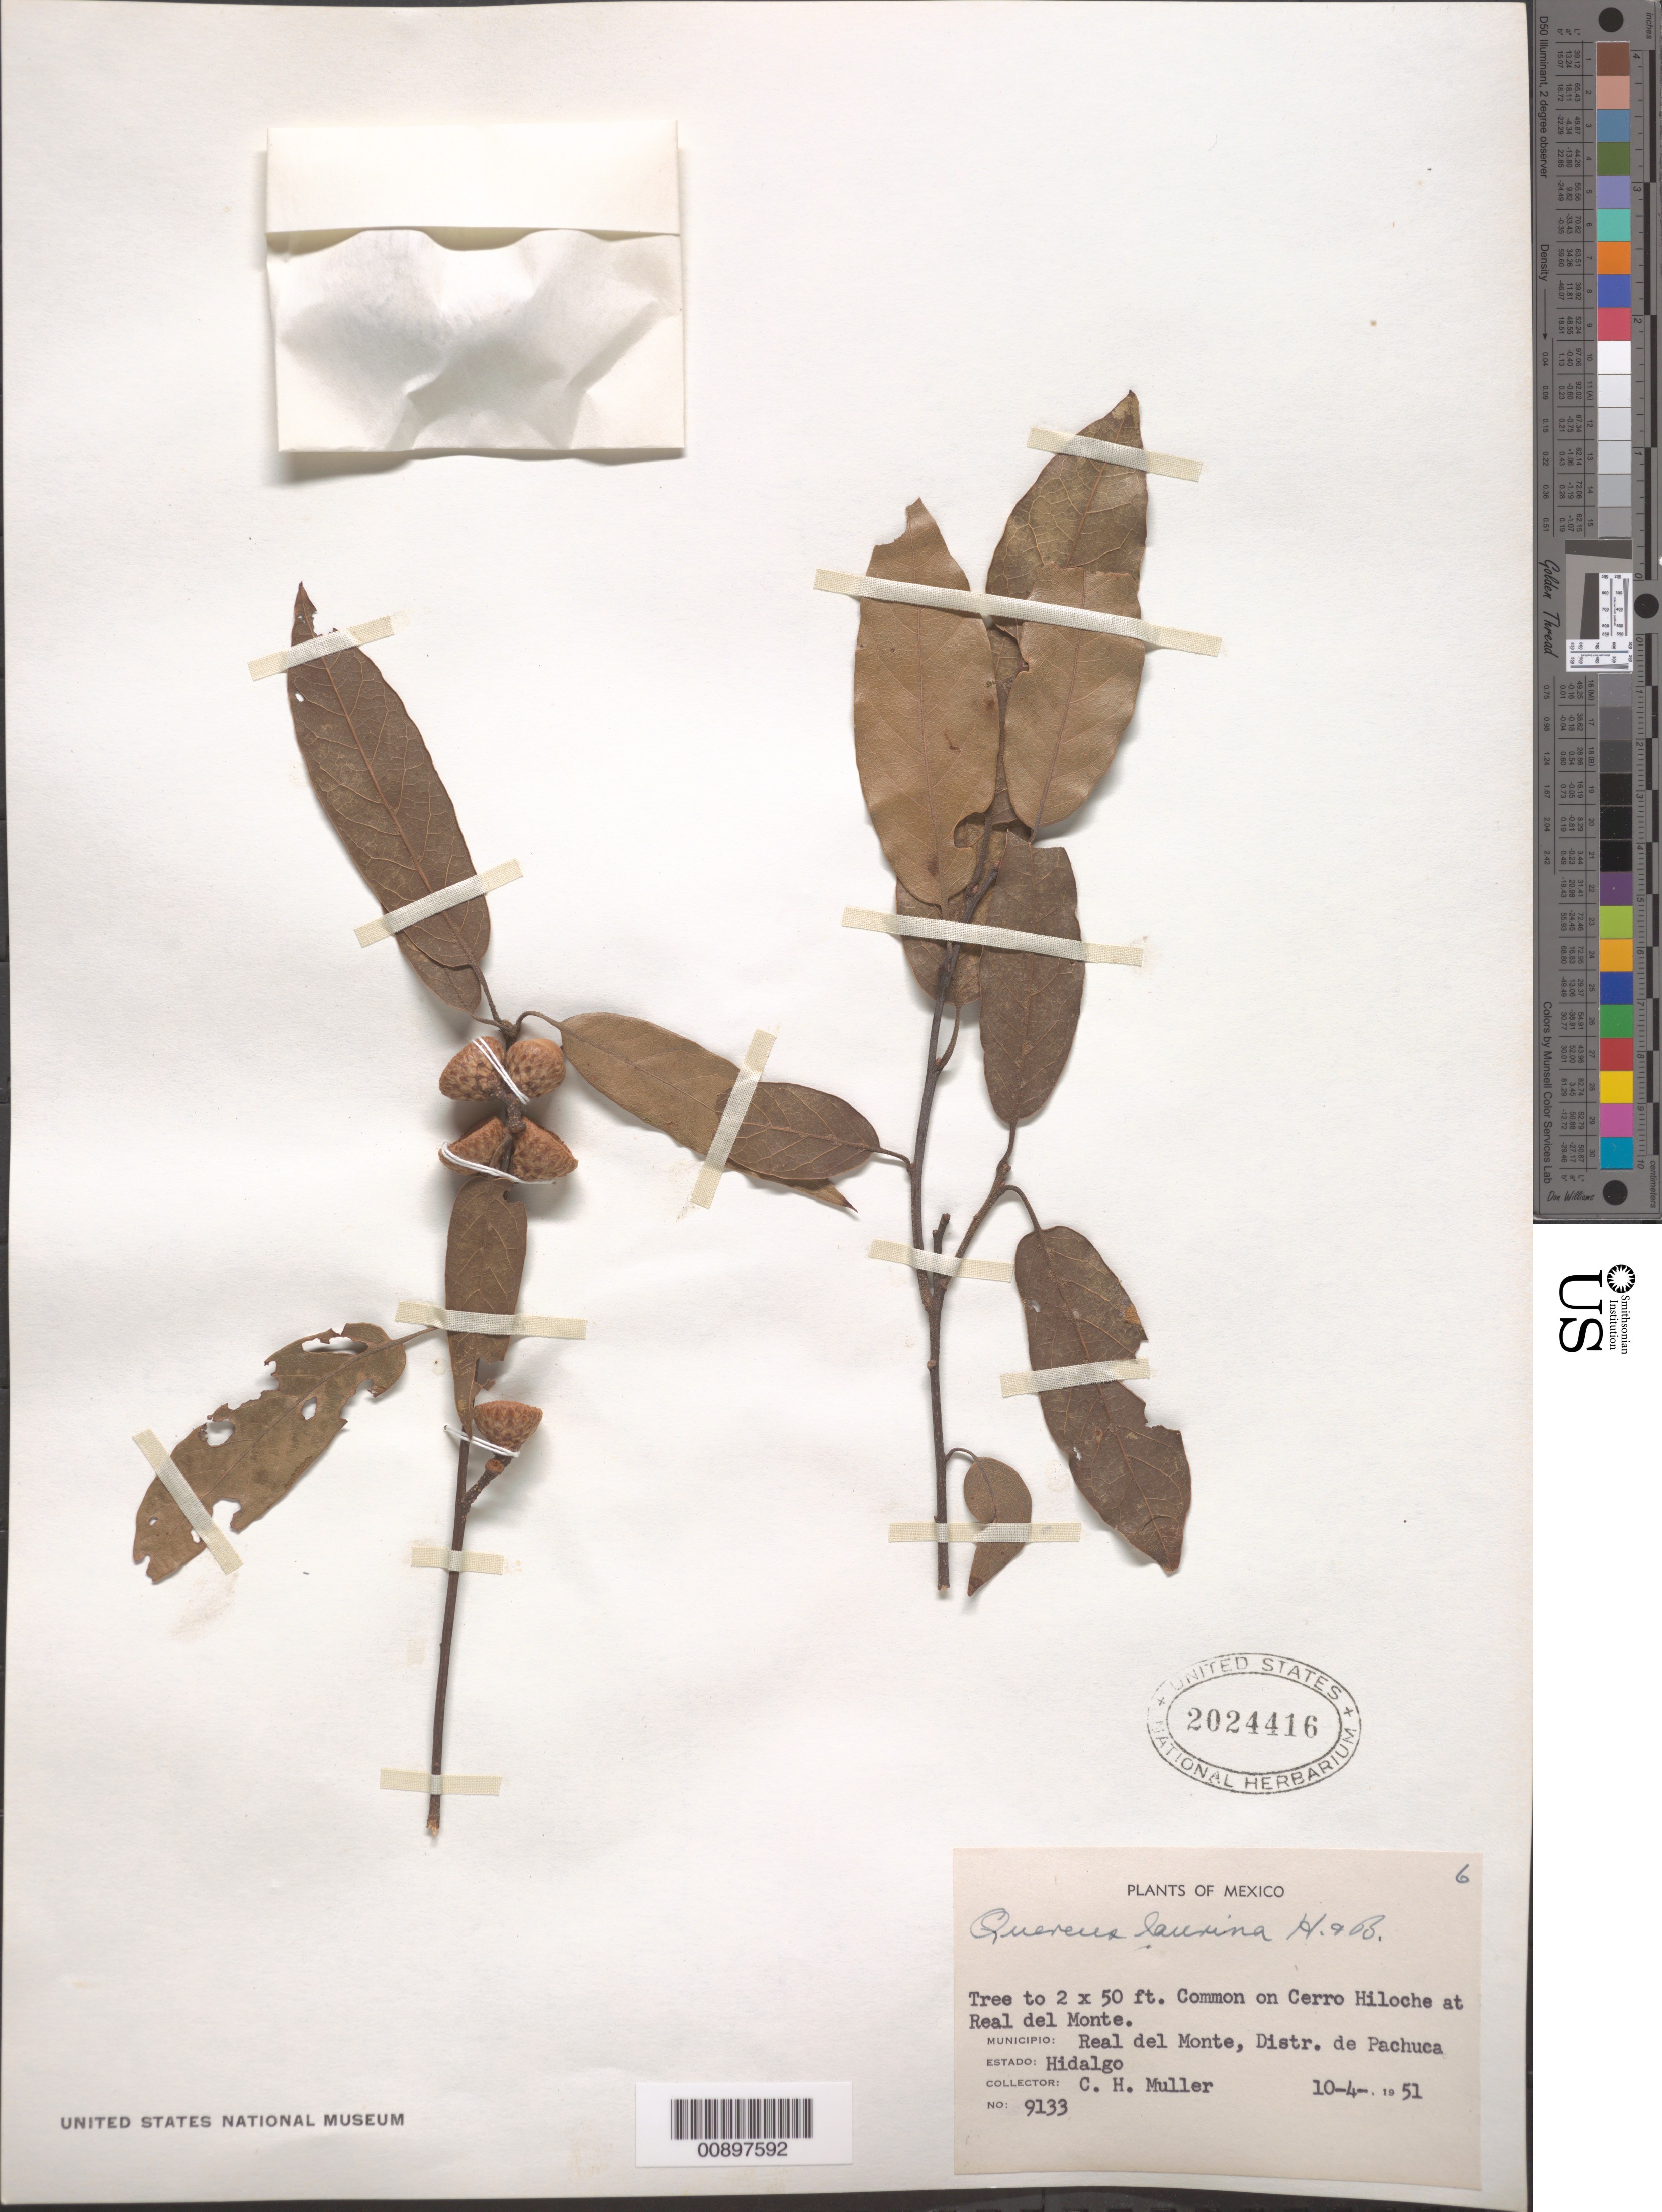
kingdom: Plantae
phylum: Tracheophyta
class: Magnoliopsida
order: Fagales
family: Fagaceae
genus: Quercus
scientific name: Quercus laurina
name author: Humb. & Bonpl.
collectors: C. H. Muller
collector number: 9133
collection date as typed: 04 Oct 1951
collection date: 1951-10-04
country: Mexico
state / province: Hidalgo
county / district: Pachuca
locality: Cerro Hiloche at Real del Monte, Distr. de Pachuca, Estado Hidalgo.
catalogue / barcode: US 2024416